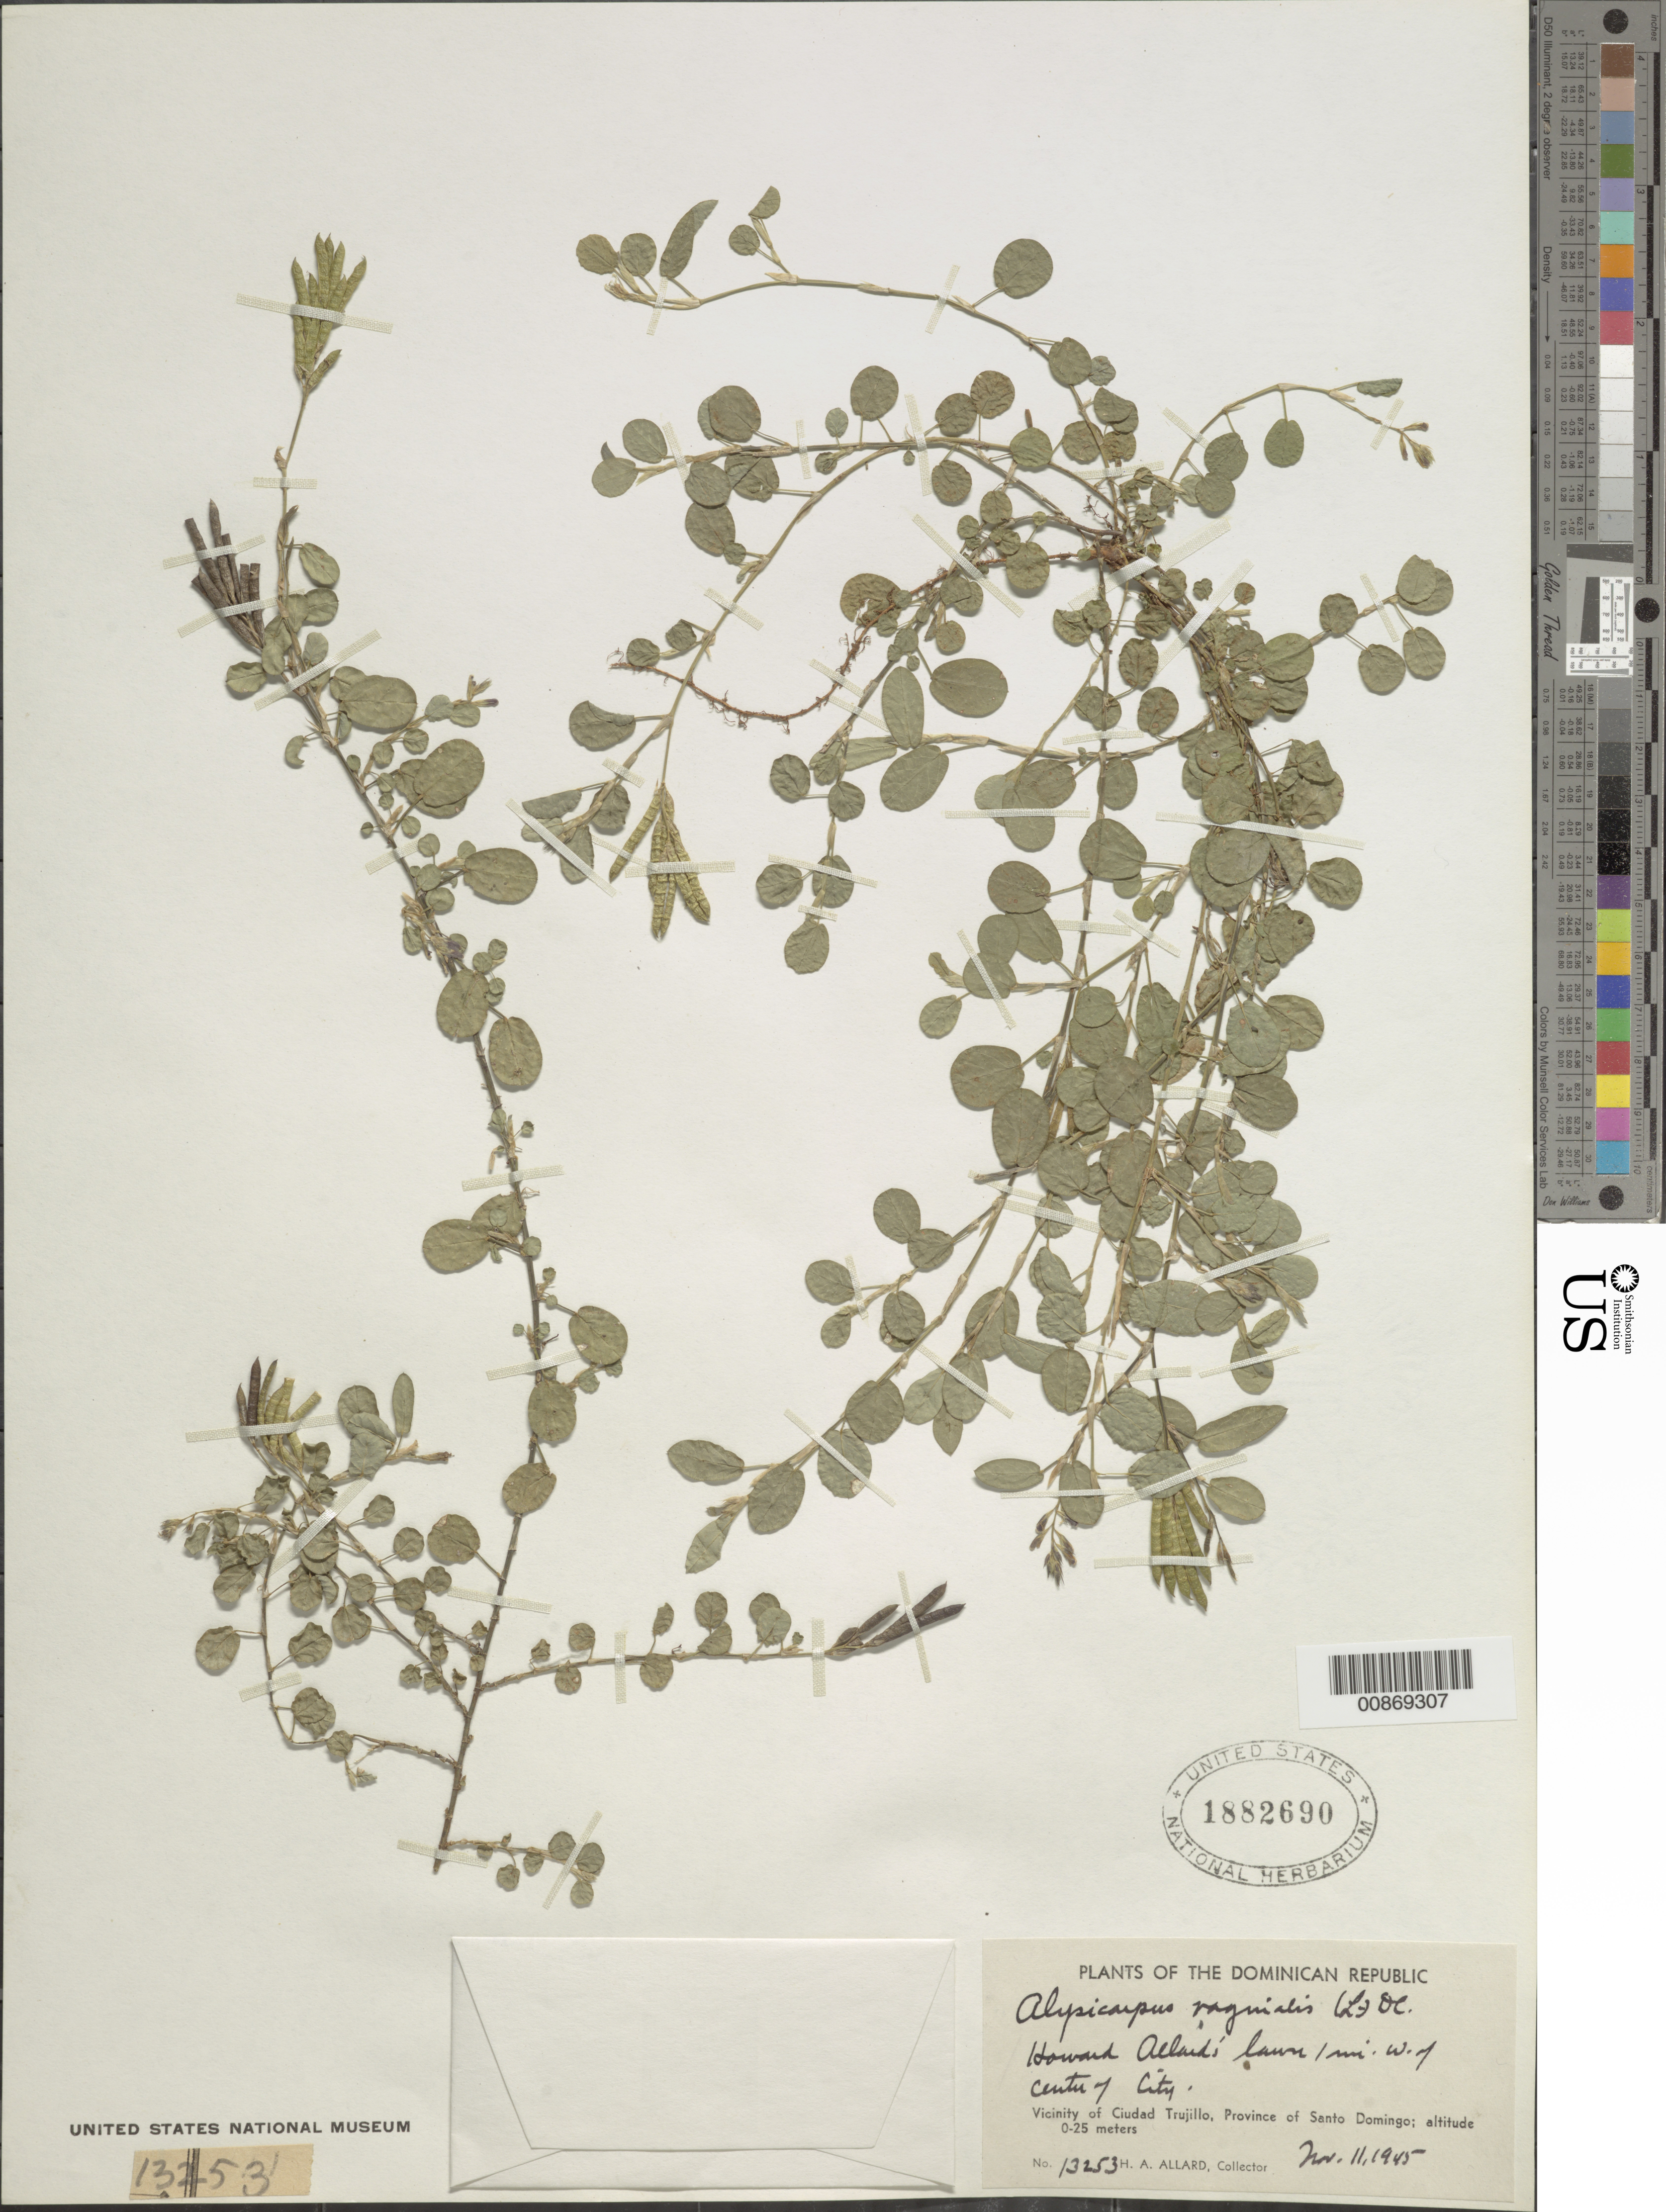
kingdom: Plantae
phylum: Tracheophyta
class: Magnoliopsida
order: Fabales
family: Fabaceae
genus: Alysicarpus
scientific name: Alysicarpus vaginalis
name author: (L.) DC.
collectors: H. A. Allard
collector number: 13253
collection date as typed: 11 Nov 1945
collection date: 1945-11-11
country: Dominican Republic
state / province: Distrito Nacional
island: Hispaniola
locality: Vicinity of Ciudad Trujillo, Province of Santo Domingo (obsolete). Howard Allard's lawn, 1 mi. W of center of city.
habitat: on lawn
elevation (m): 0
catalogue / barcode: US 1882690